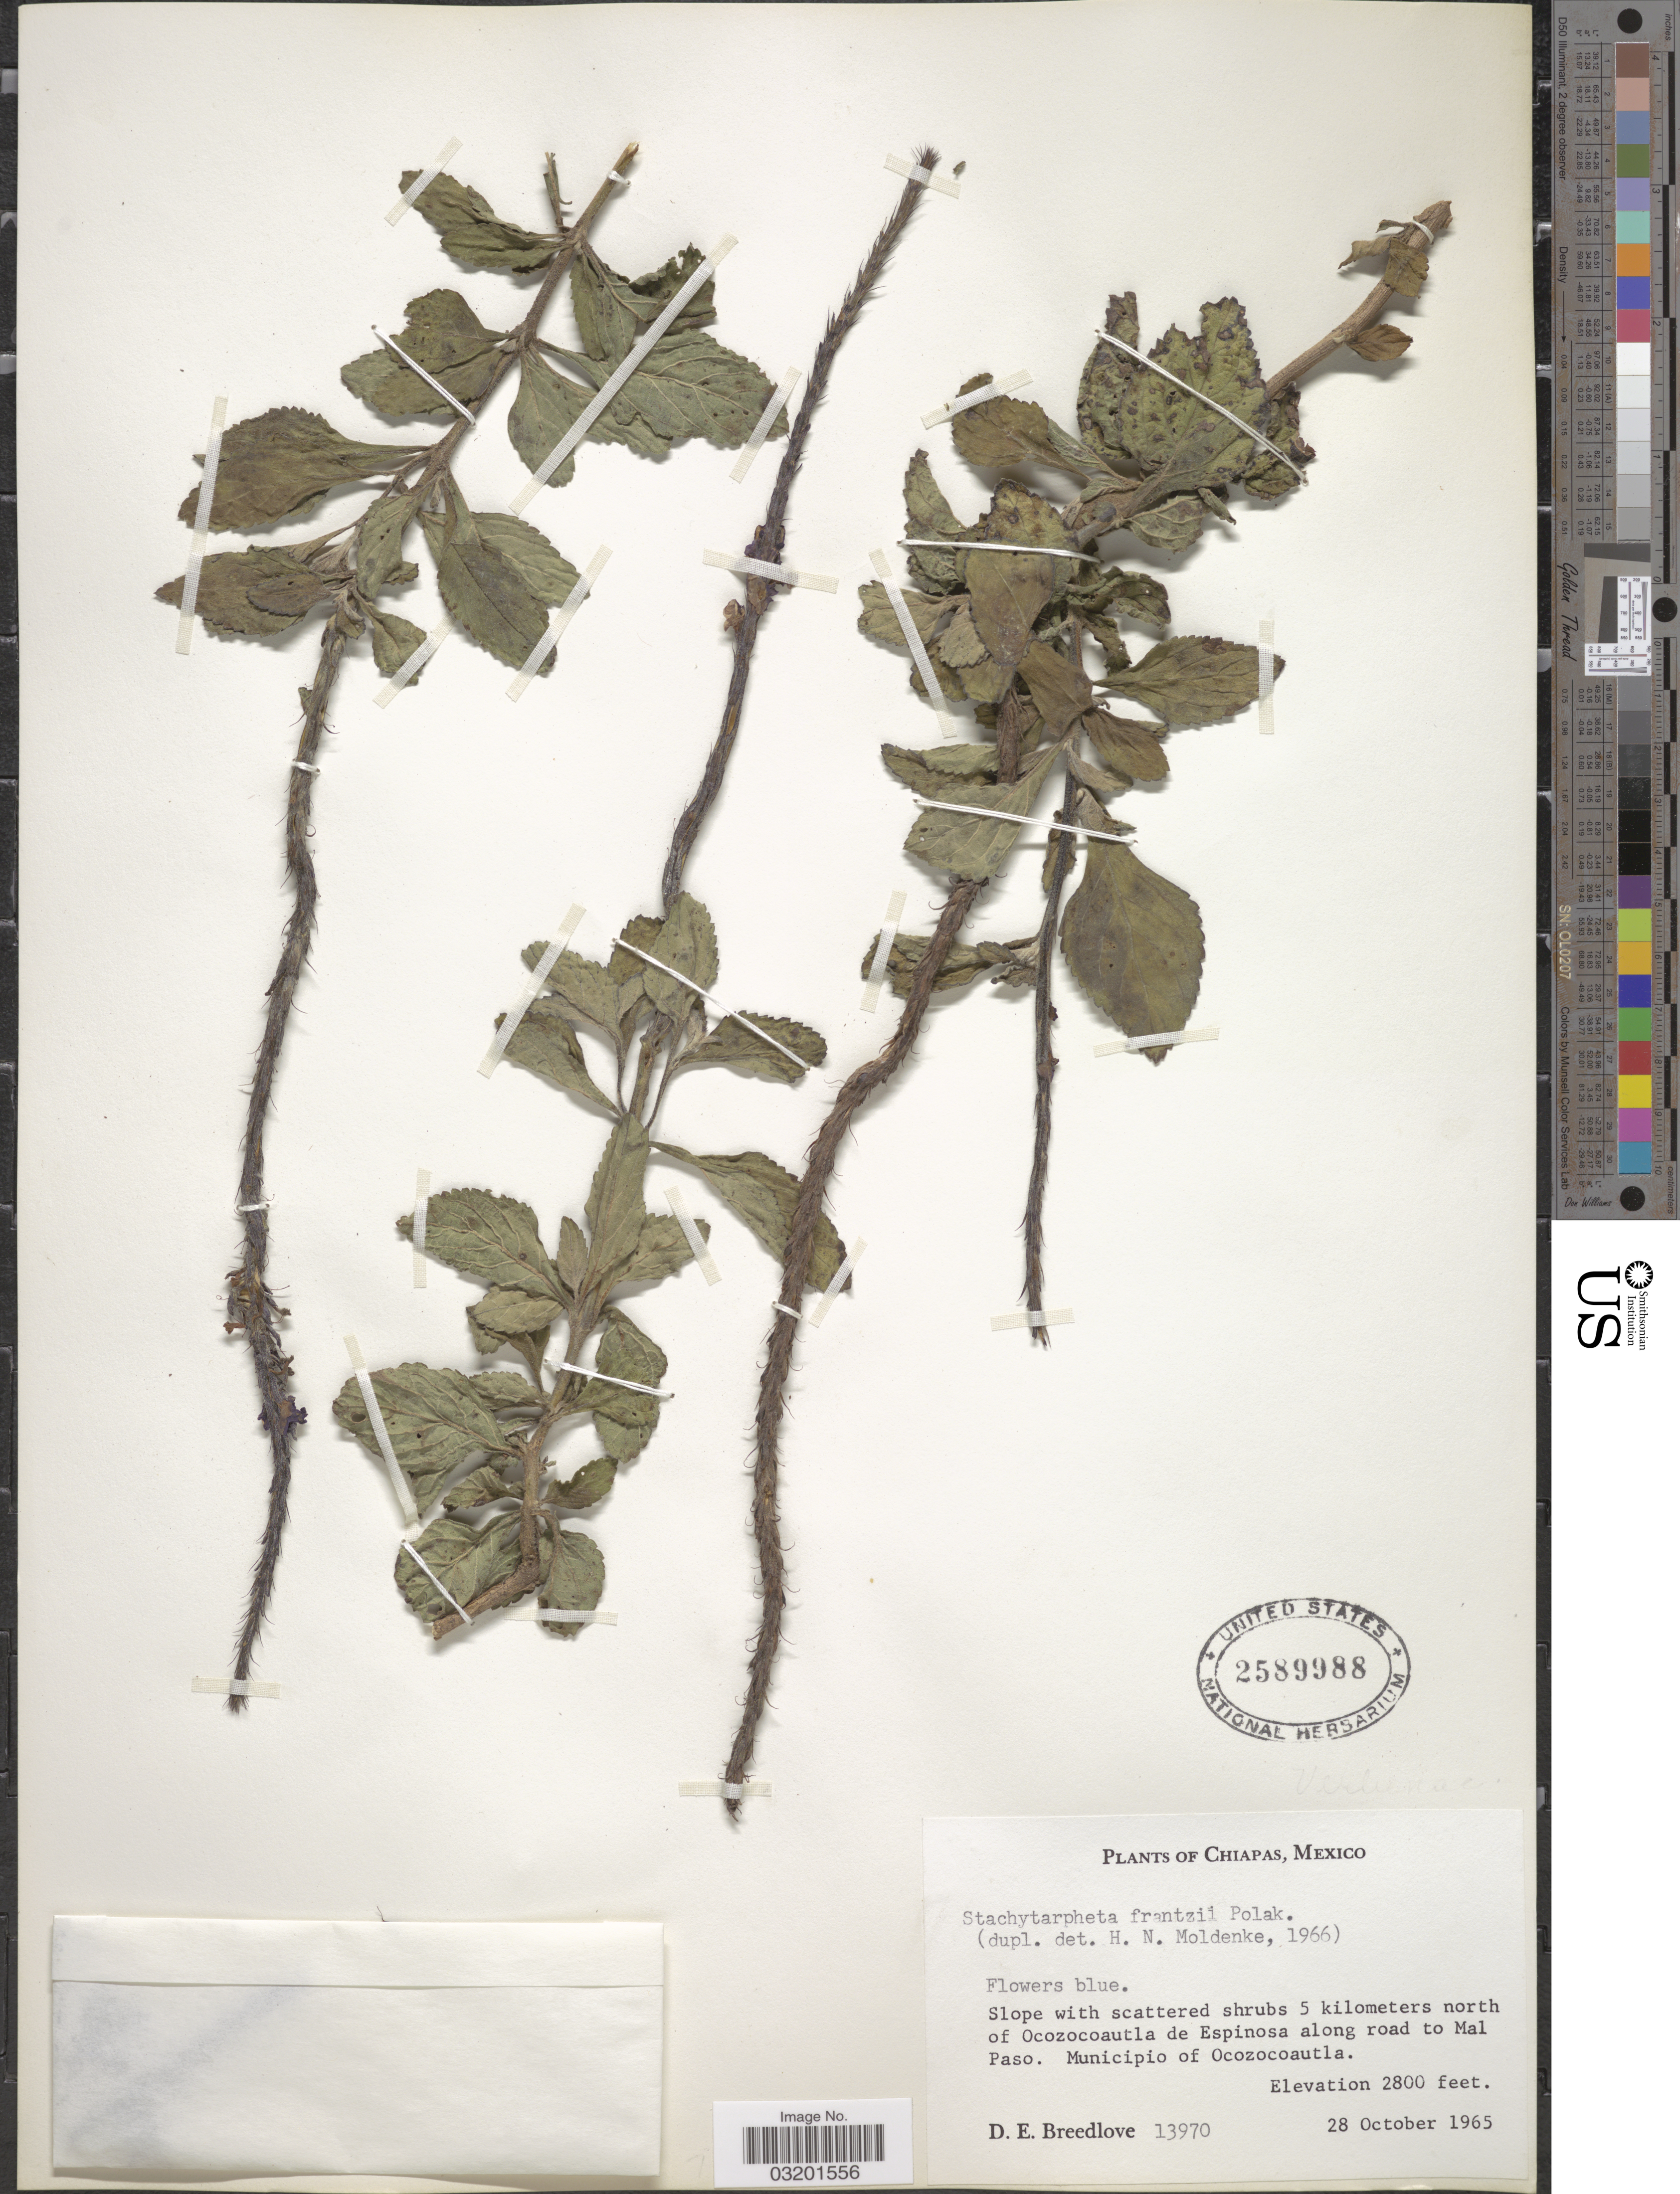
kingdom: Plantae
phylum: Tracheophyta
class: Magnoliopsida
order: Lamiales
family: Verbenaceae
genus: Stachytarpheta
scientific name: Stachytarpheta frantzii var. frantzii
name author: Pol.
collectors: D. E. Breedlove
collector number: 13970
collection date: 1965-10-28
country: Mexico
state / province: Chiapas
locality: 5 kilometers north of Ocozocoautla de Espinosa along road to Mal Paso. Municipio of Ocozocoautla.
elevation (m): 853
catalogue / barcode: US 2589988